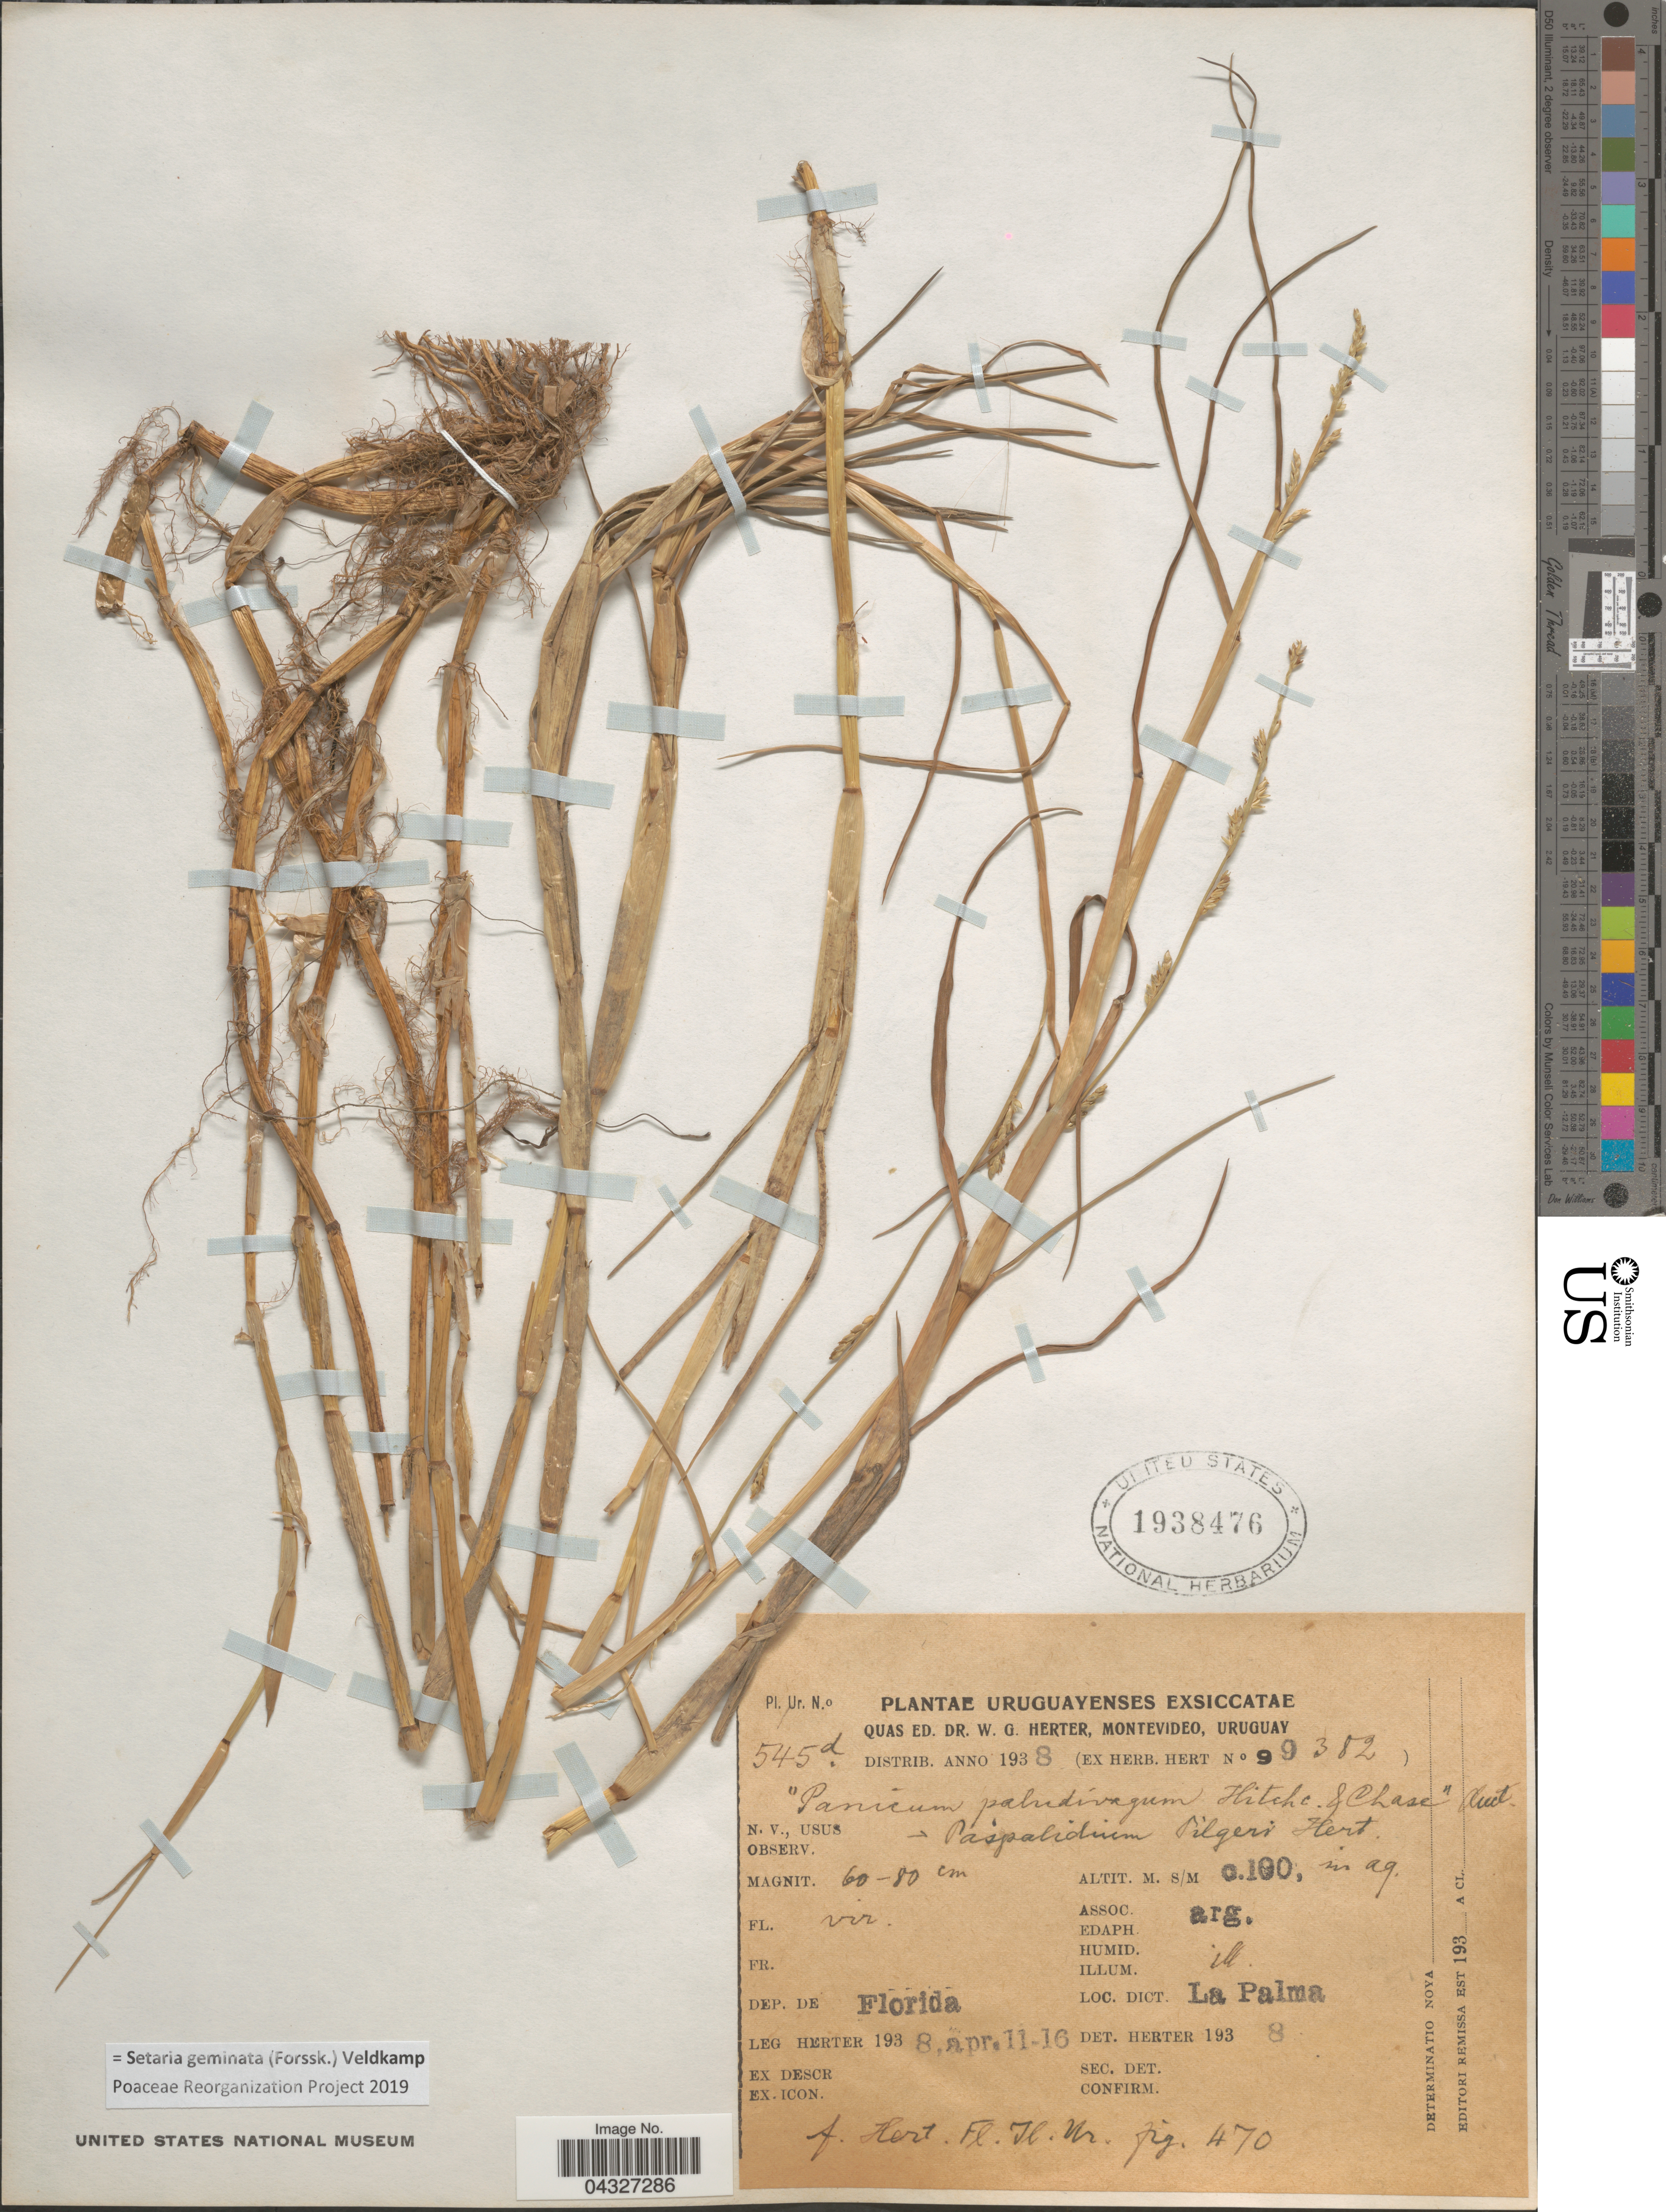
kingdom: Plantae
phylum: Tracheophyta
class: Liliopsida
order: Poales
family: Poaceae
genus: Setaria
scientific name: Setaria geminata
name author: (Forssk.) Veldkamp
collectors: W. G. Herter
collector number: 99382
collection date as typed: Transcribed d/m/y: 8/4/11 to 8/4/16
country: Uruguay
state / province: Florida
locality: Uruguayenses. La Palma.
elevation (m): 100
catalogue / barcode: US 1938476